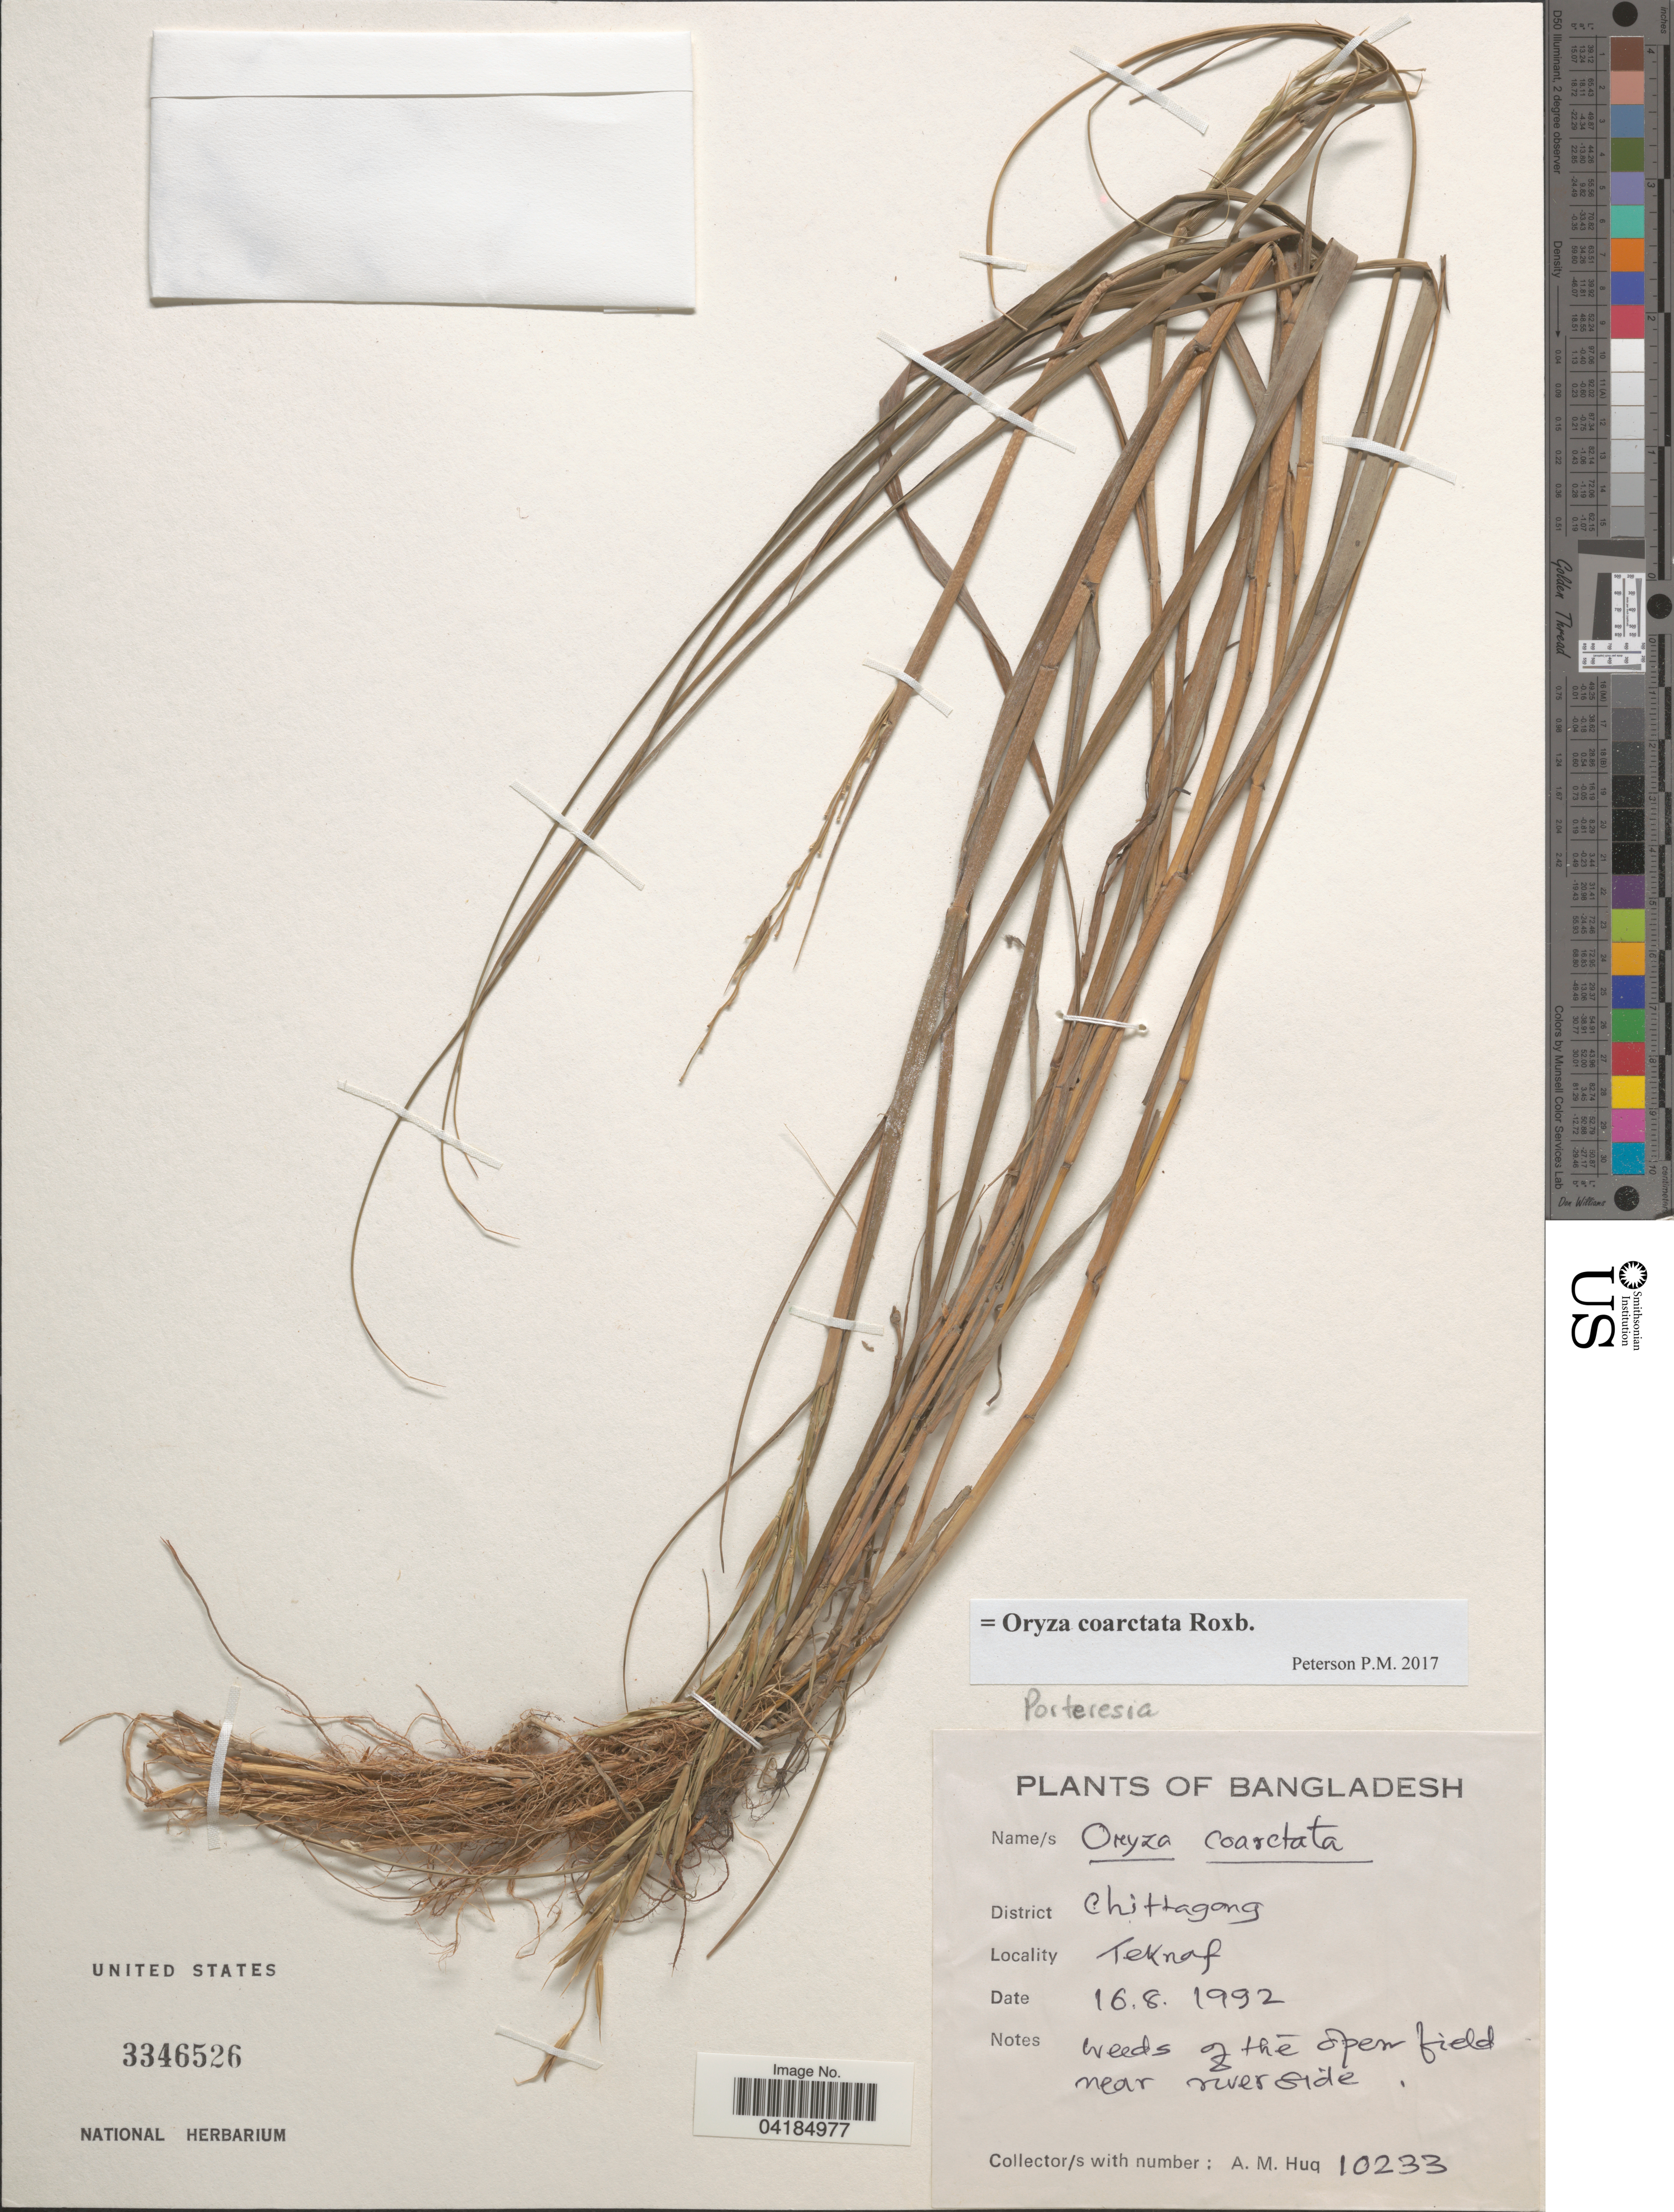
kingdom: Plantae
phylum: Tracheophyta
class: Liliopsida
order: Poales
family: Poaceae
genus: Oryza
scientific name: Oryza coarctata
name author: Roxb.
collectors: A. M. Huq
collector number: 10233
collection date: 1992-08-16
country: Bangladesh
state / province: Chittagong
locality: District Chittagong. Teknaf.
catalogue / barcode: US 3346526